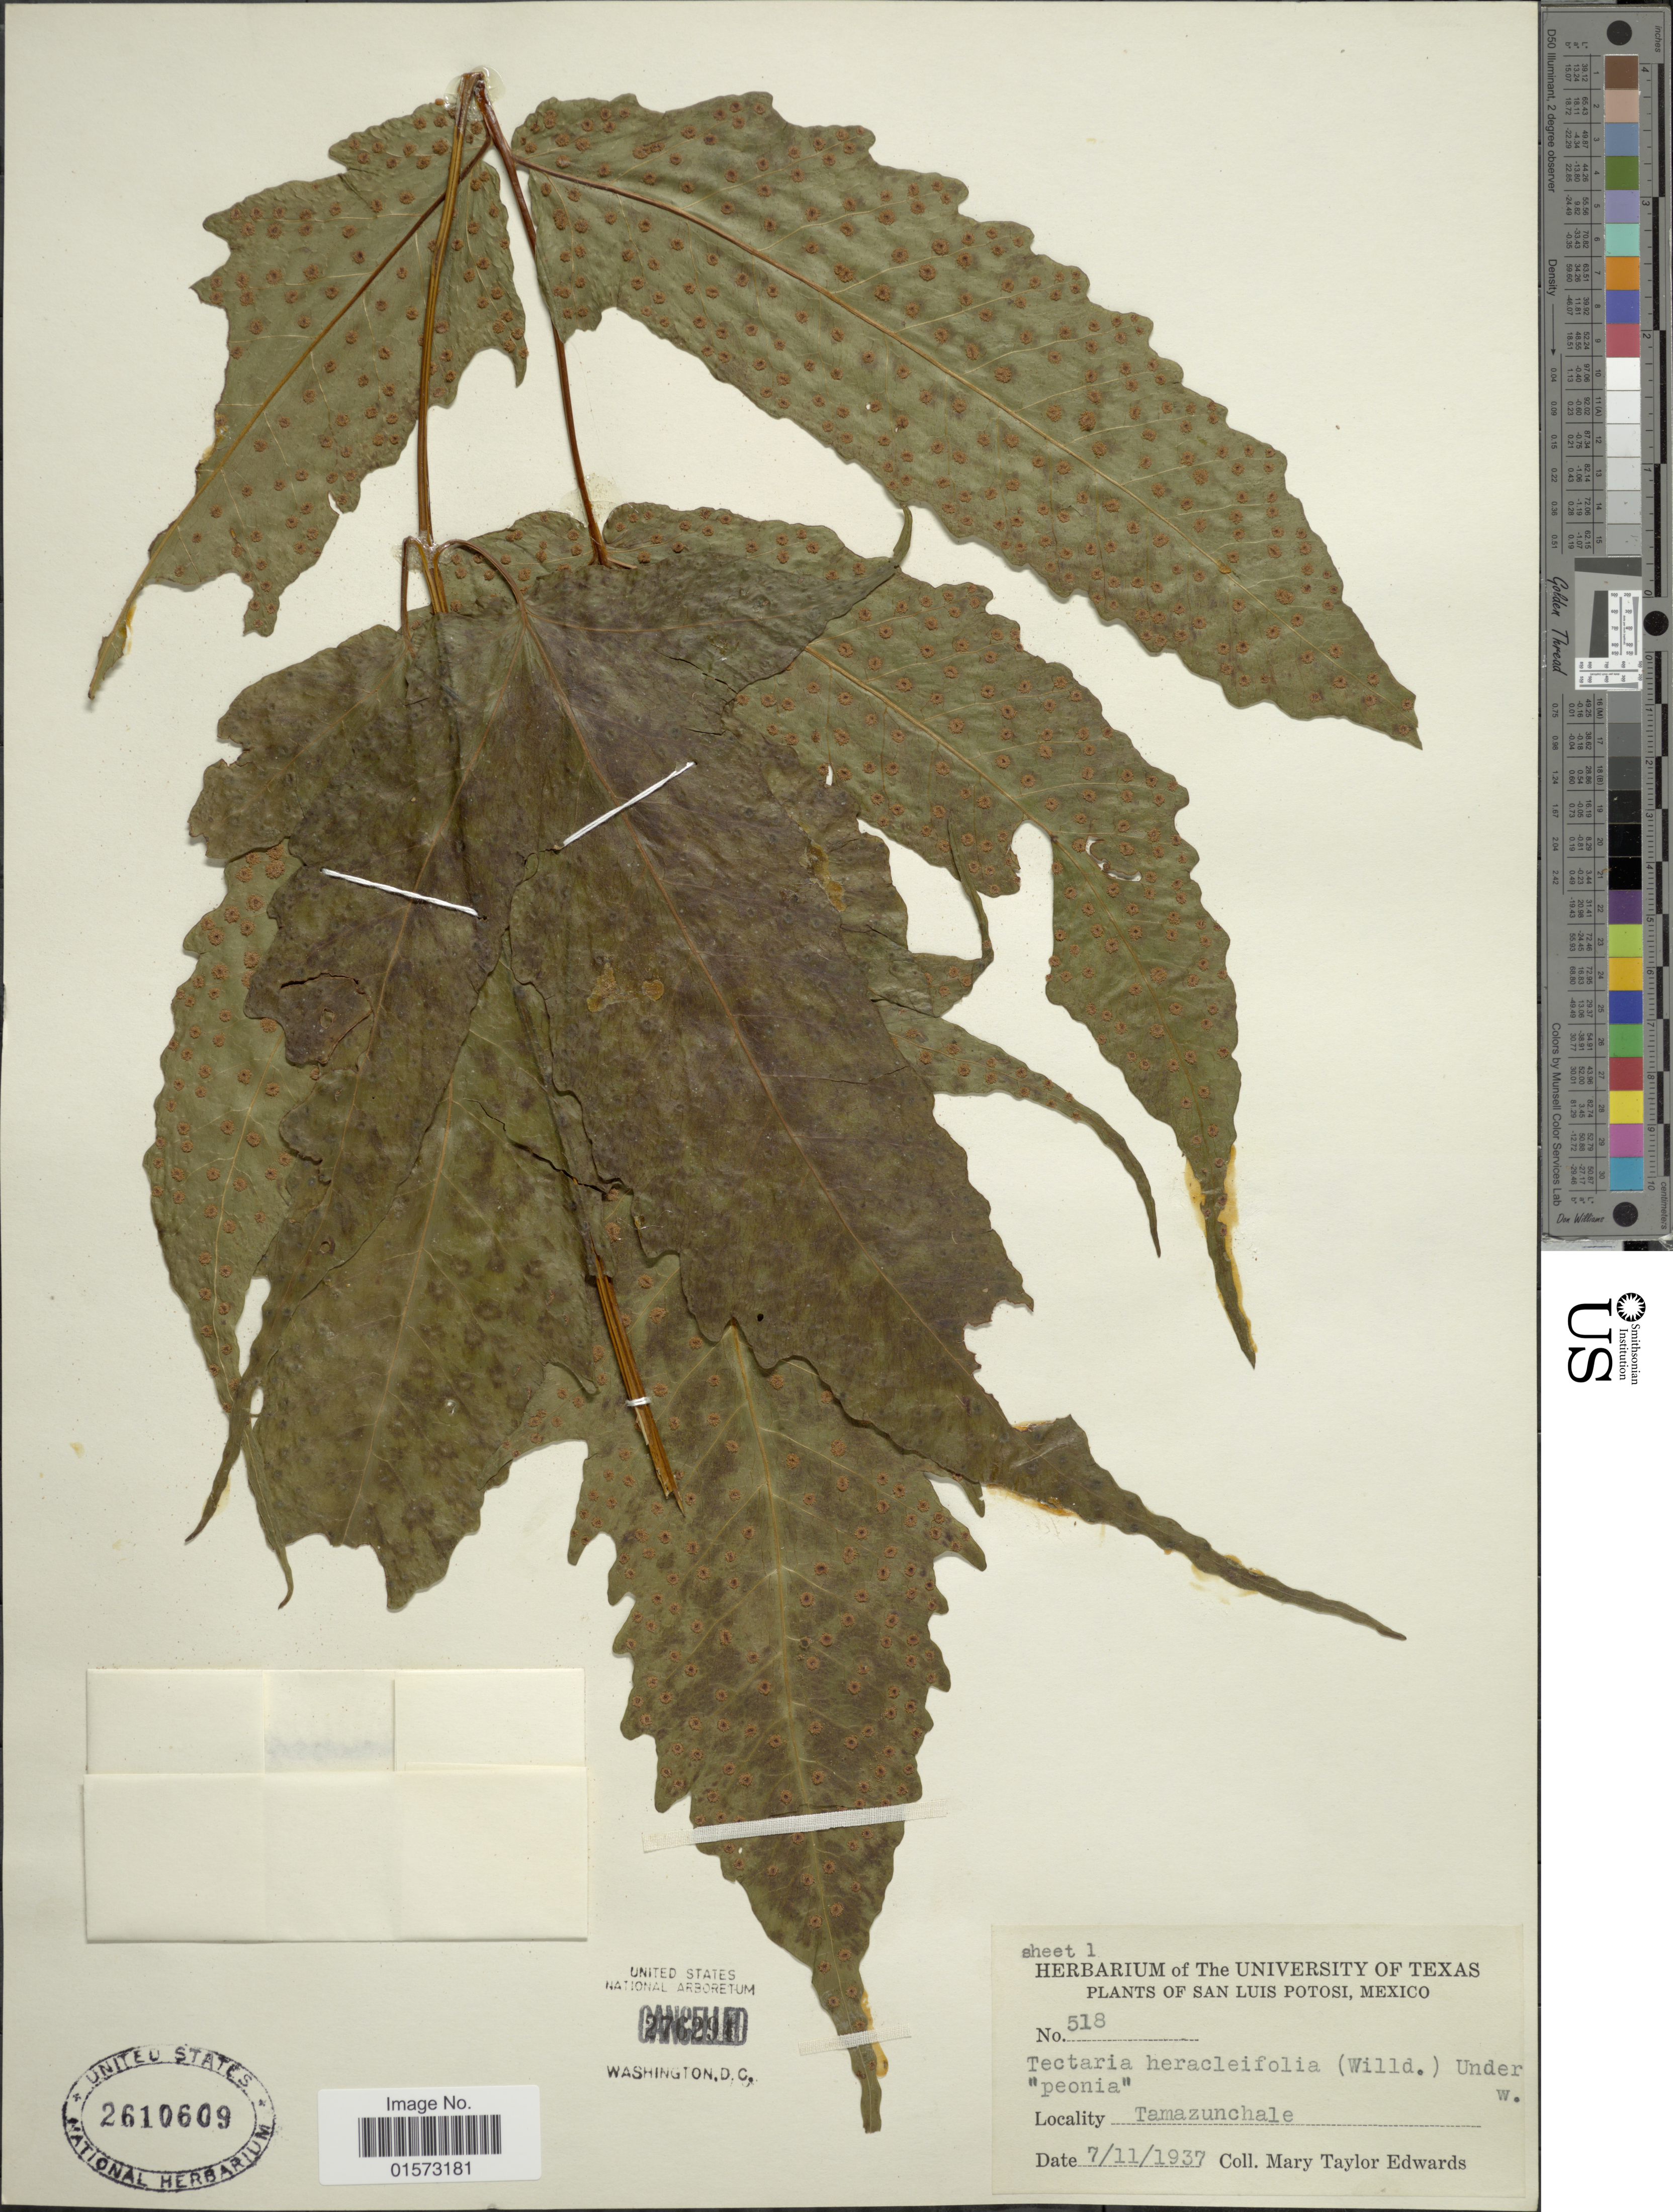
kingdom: Plantae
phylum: Tracheophyta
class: Polypodiopsida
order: Polypodiales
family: Tectariaceae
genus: Tectaria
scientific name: Tectaria heracleifolia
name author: (Willd.) Underw.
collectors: M. Edwards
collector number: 518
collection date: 1937-07-11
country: Mexico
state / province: San Luis Potosí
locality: Tamazunchale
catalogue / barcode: US 2610609